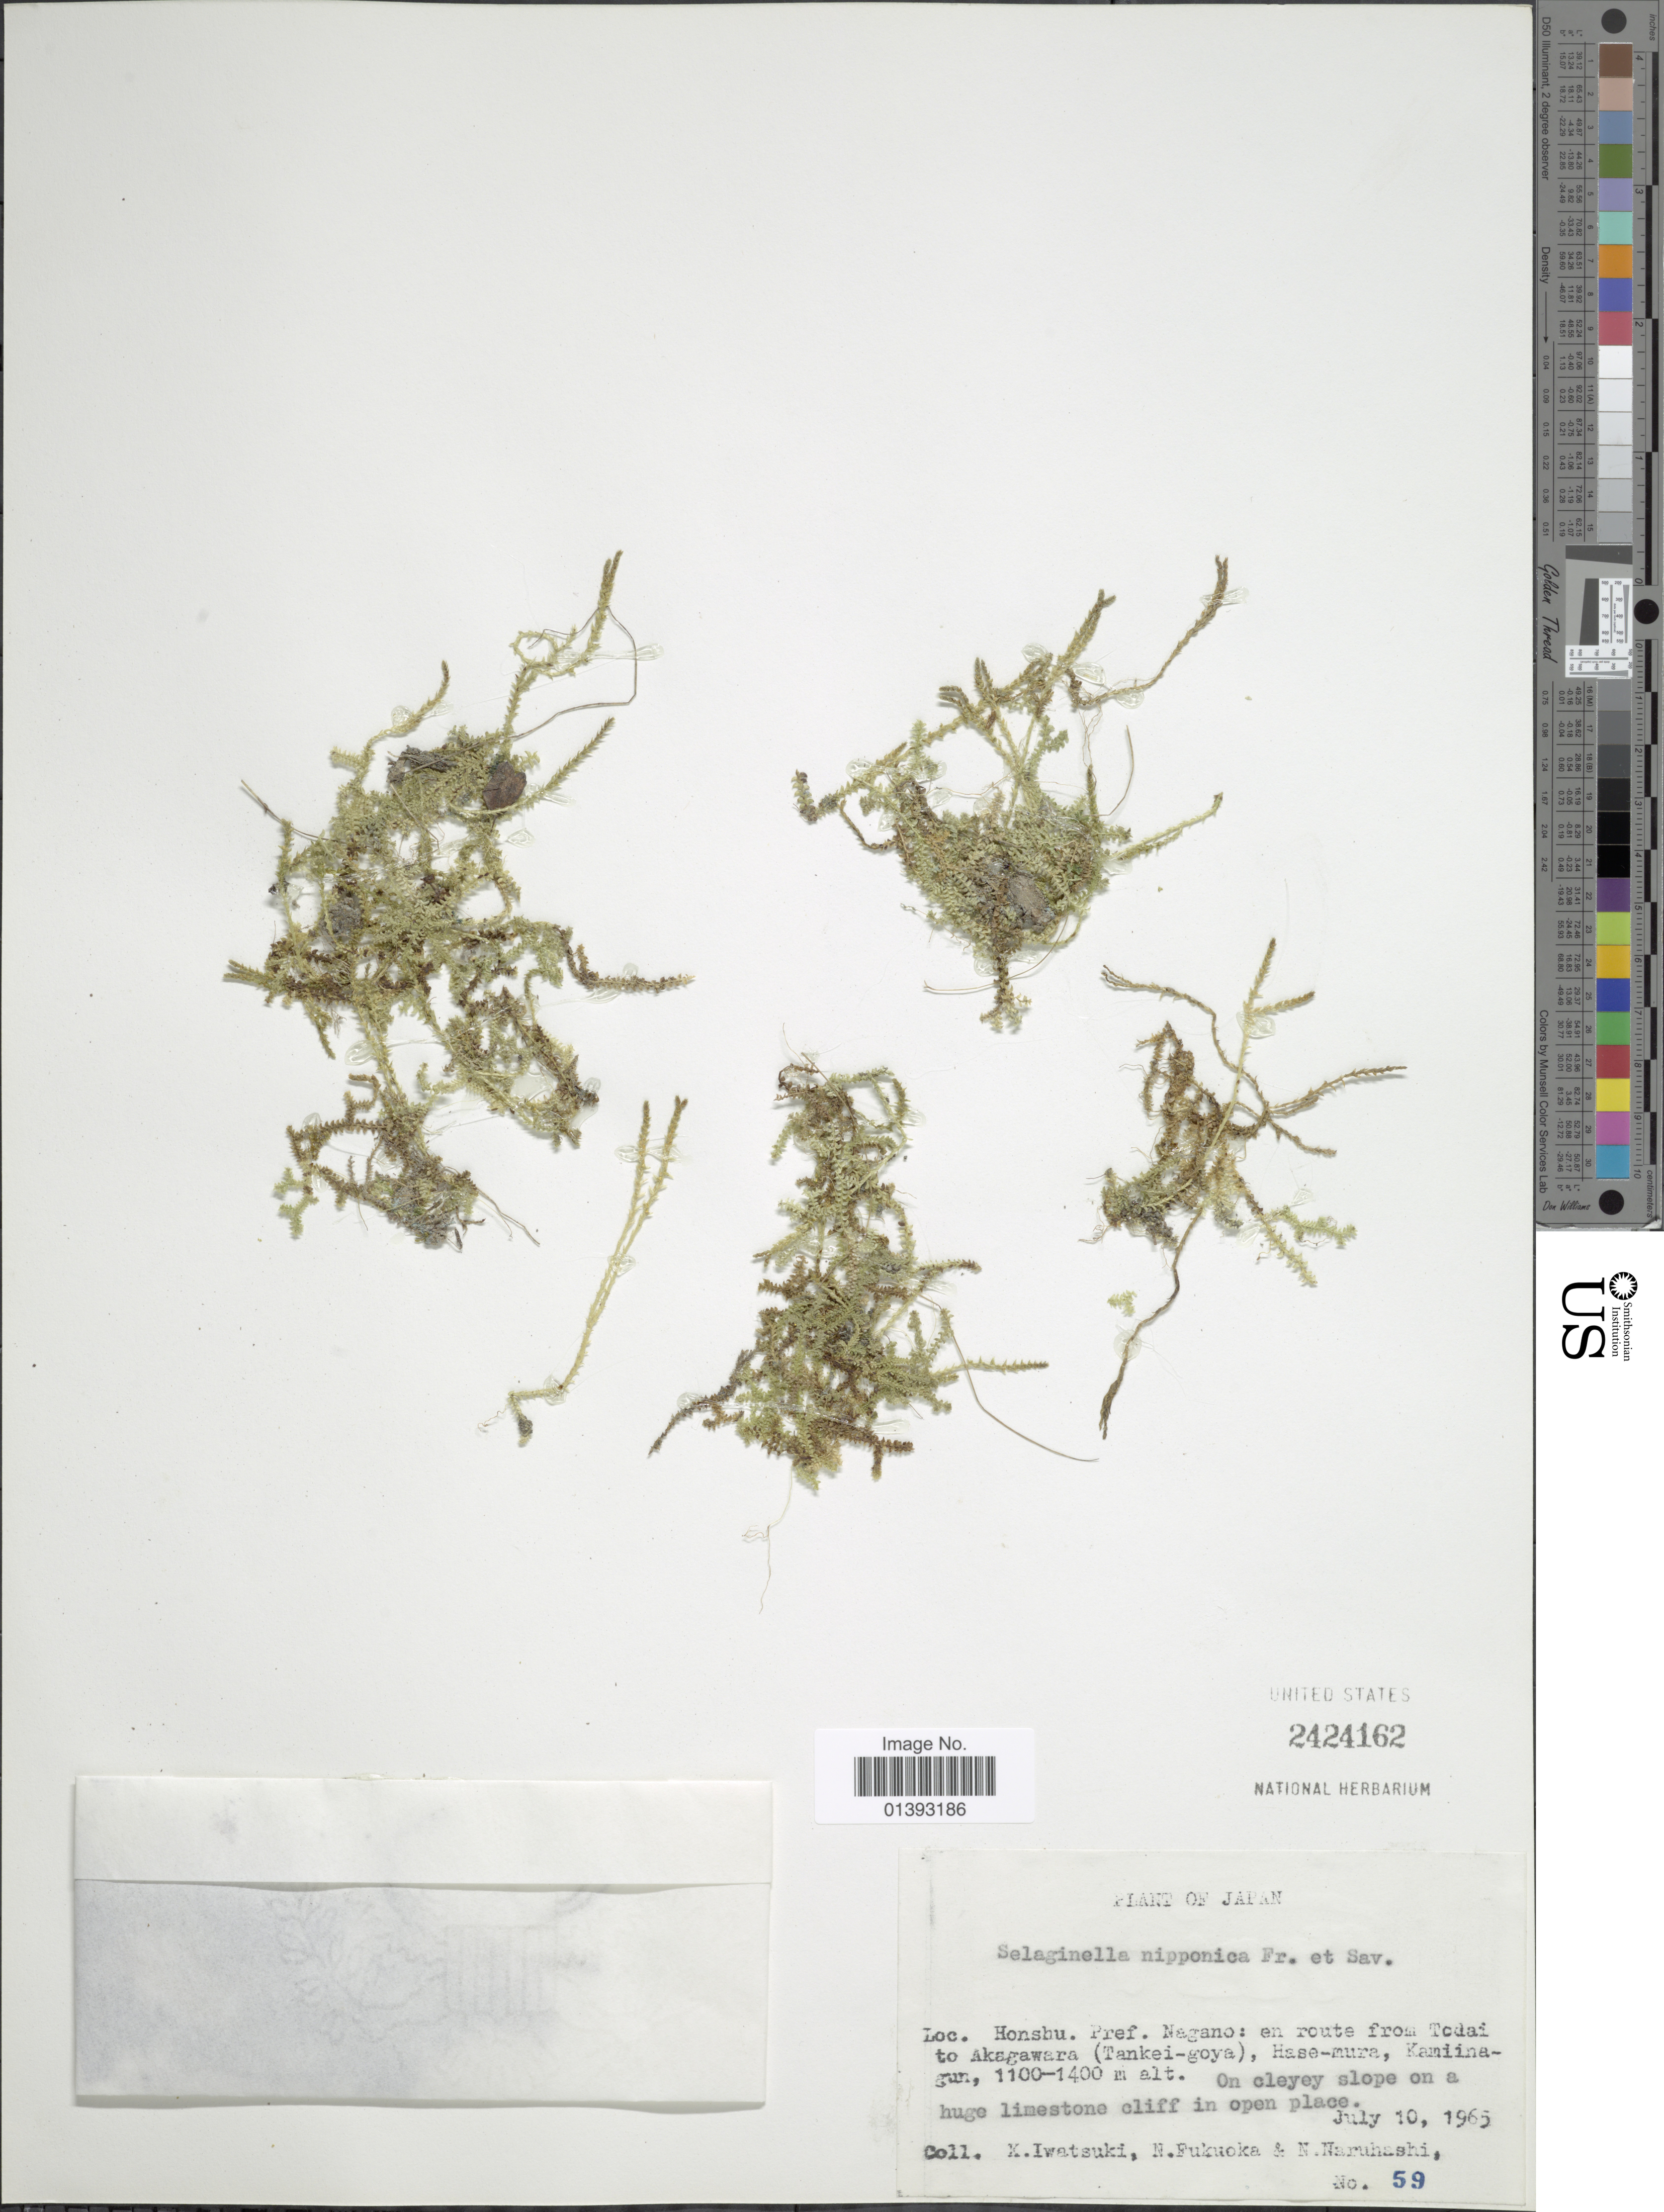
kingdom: Plantae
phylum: Tracheophyta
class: Lycopodiopsida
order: Selaginellales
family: Selaginellaceae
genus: Selaginella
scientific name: Selaginella nipponica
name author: Franch. & Sav.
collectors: K. Iwatsuki, N. Fukuoka & N. Naruhashi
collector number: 59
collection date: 1965-07-10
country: Japan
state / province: Nagano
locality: Honshu, Pref.: en route from Todai to Akagawara(Tankei-goya), Hase-mure, Kamiinagun, on cleyey slope on a huge limestone cliff in open place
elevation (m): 1100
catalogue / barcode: US 2424162